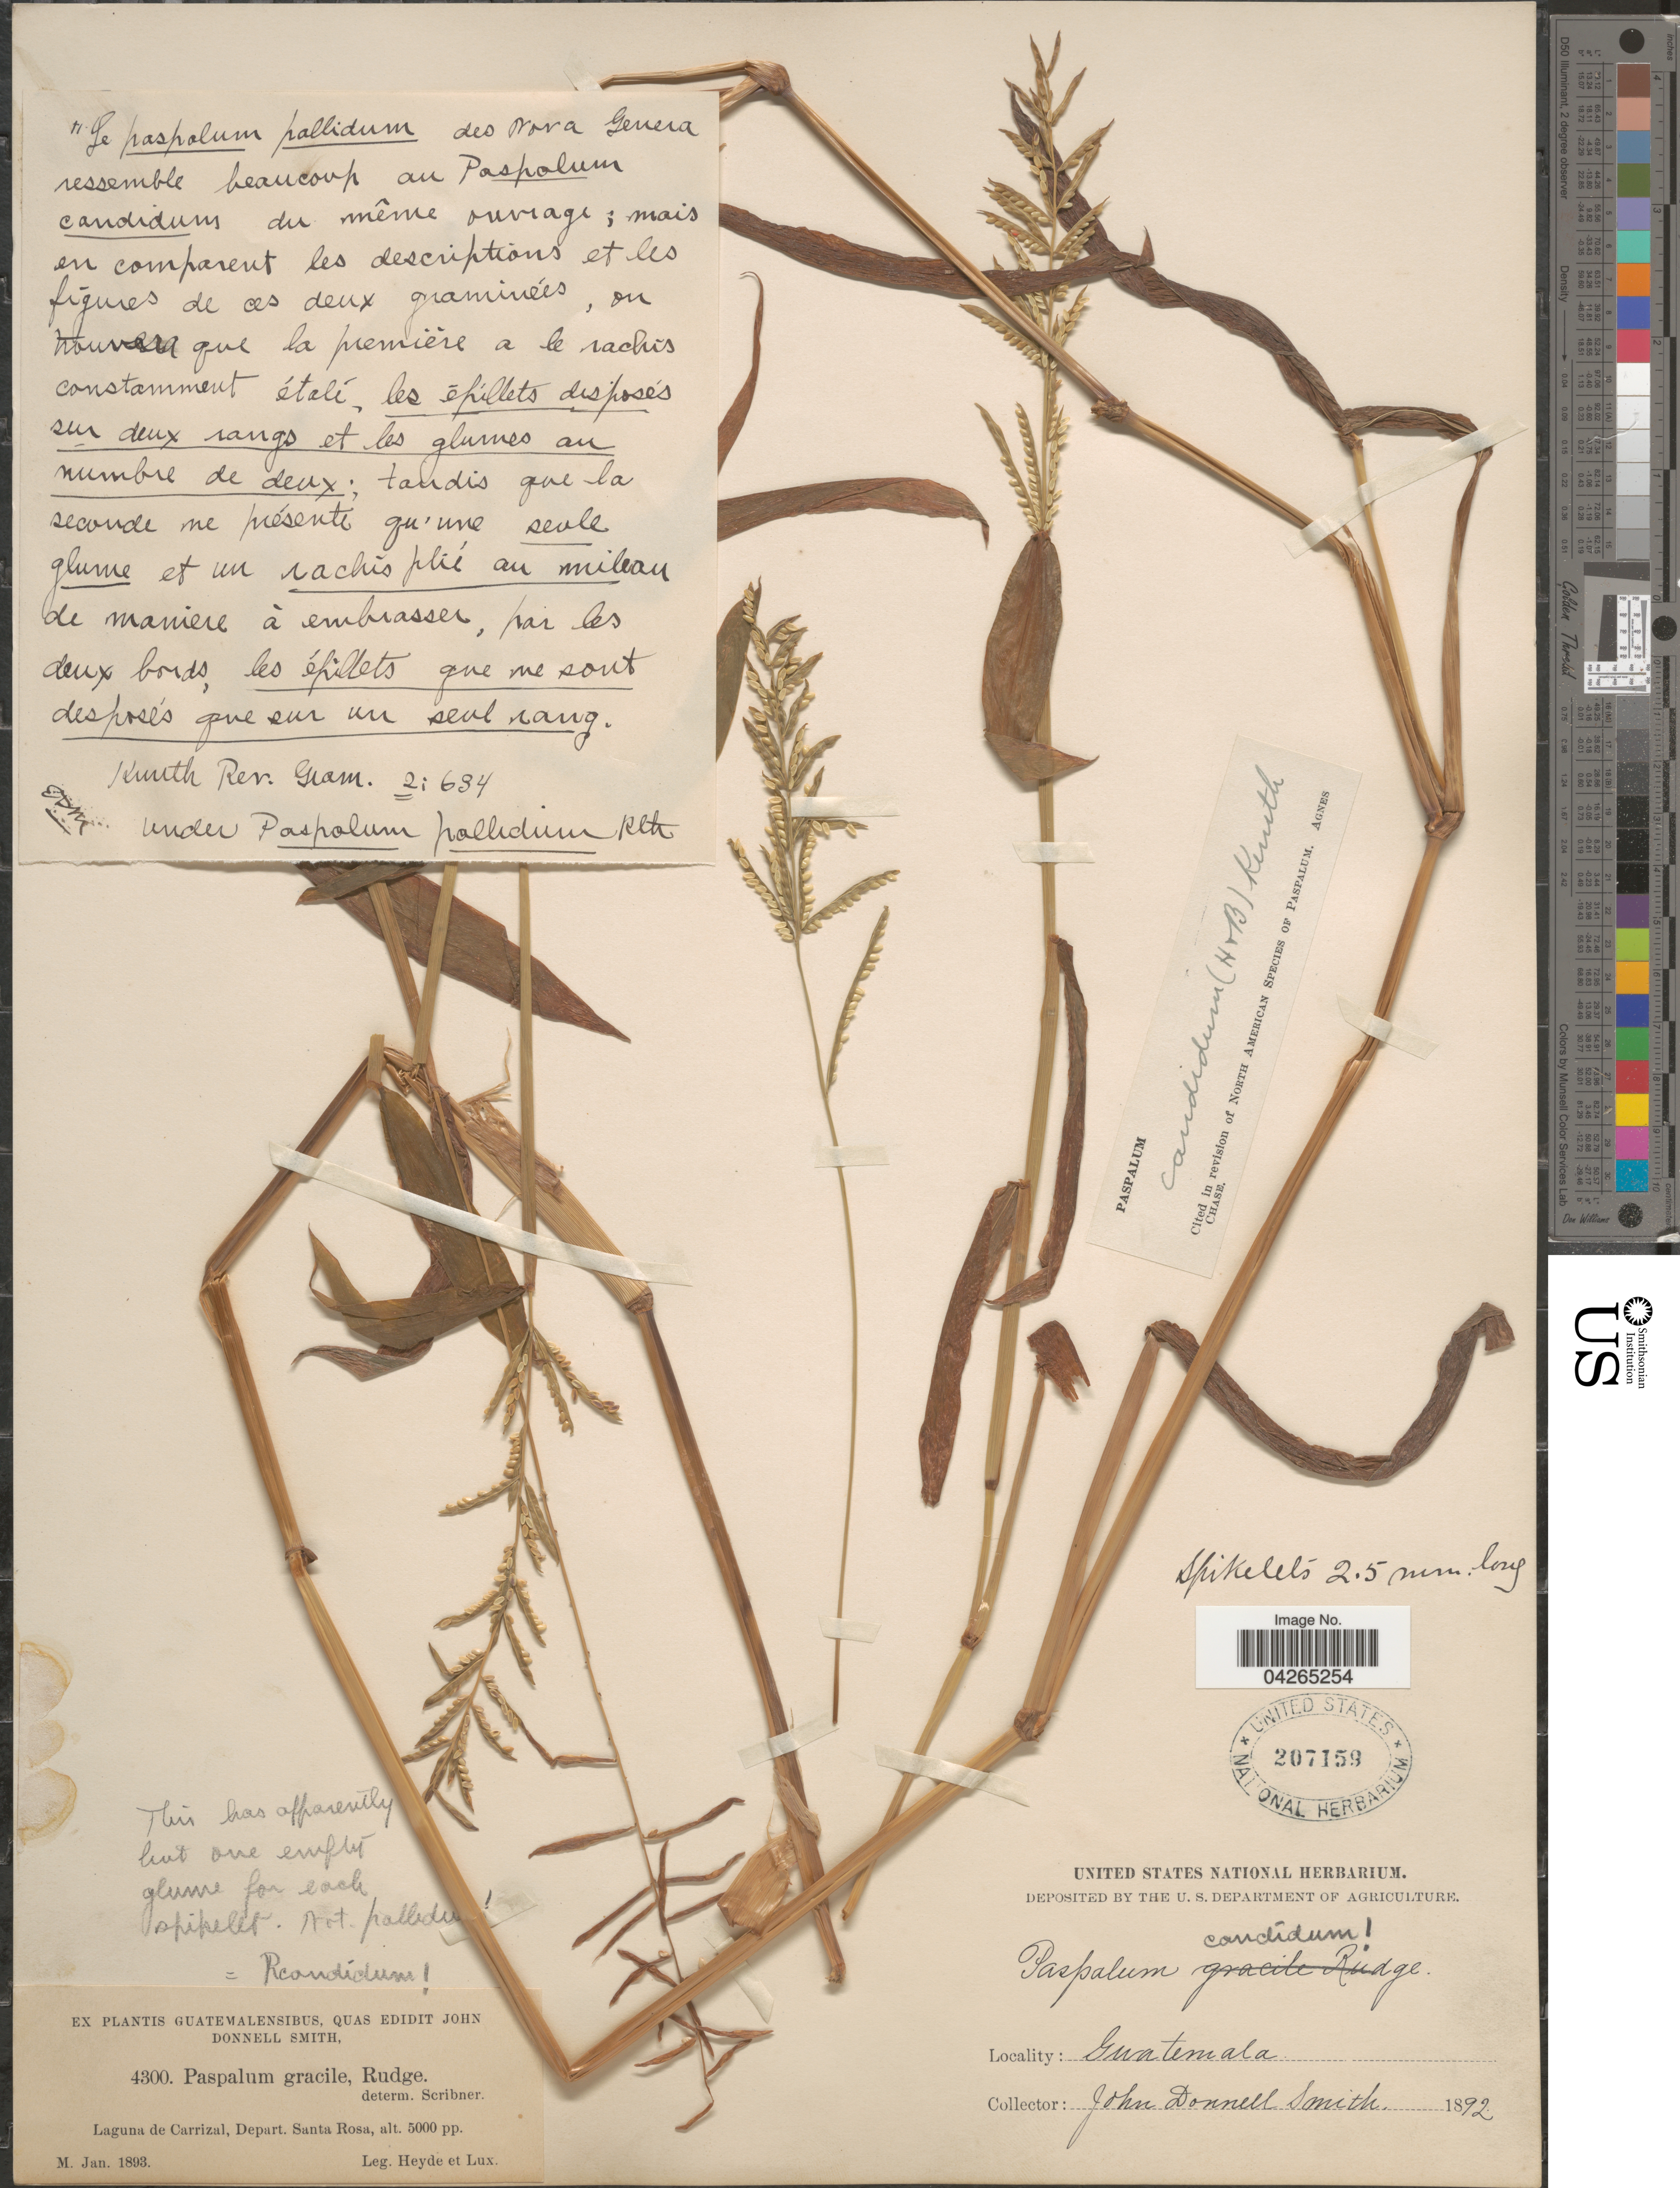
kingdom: Plantae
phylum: Tracheophyta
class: Liliopsida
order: Poales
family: Poaceae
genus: Paspalum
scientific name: Paspalum candidum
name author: (Humb. & Bonpl. ex Fleugge) Kunth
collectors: Heyde & Lux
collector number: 4300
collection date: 1893-01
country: Guatemala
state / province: Santa Rosa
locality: Laguna de Carrizal, Depart. Santa Rosa.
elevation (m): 1524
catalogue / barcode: US 207159